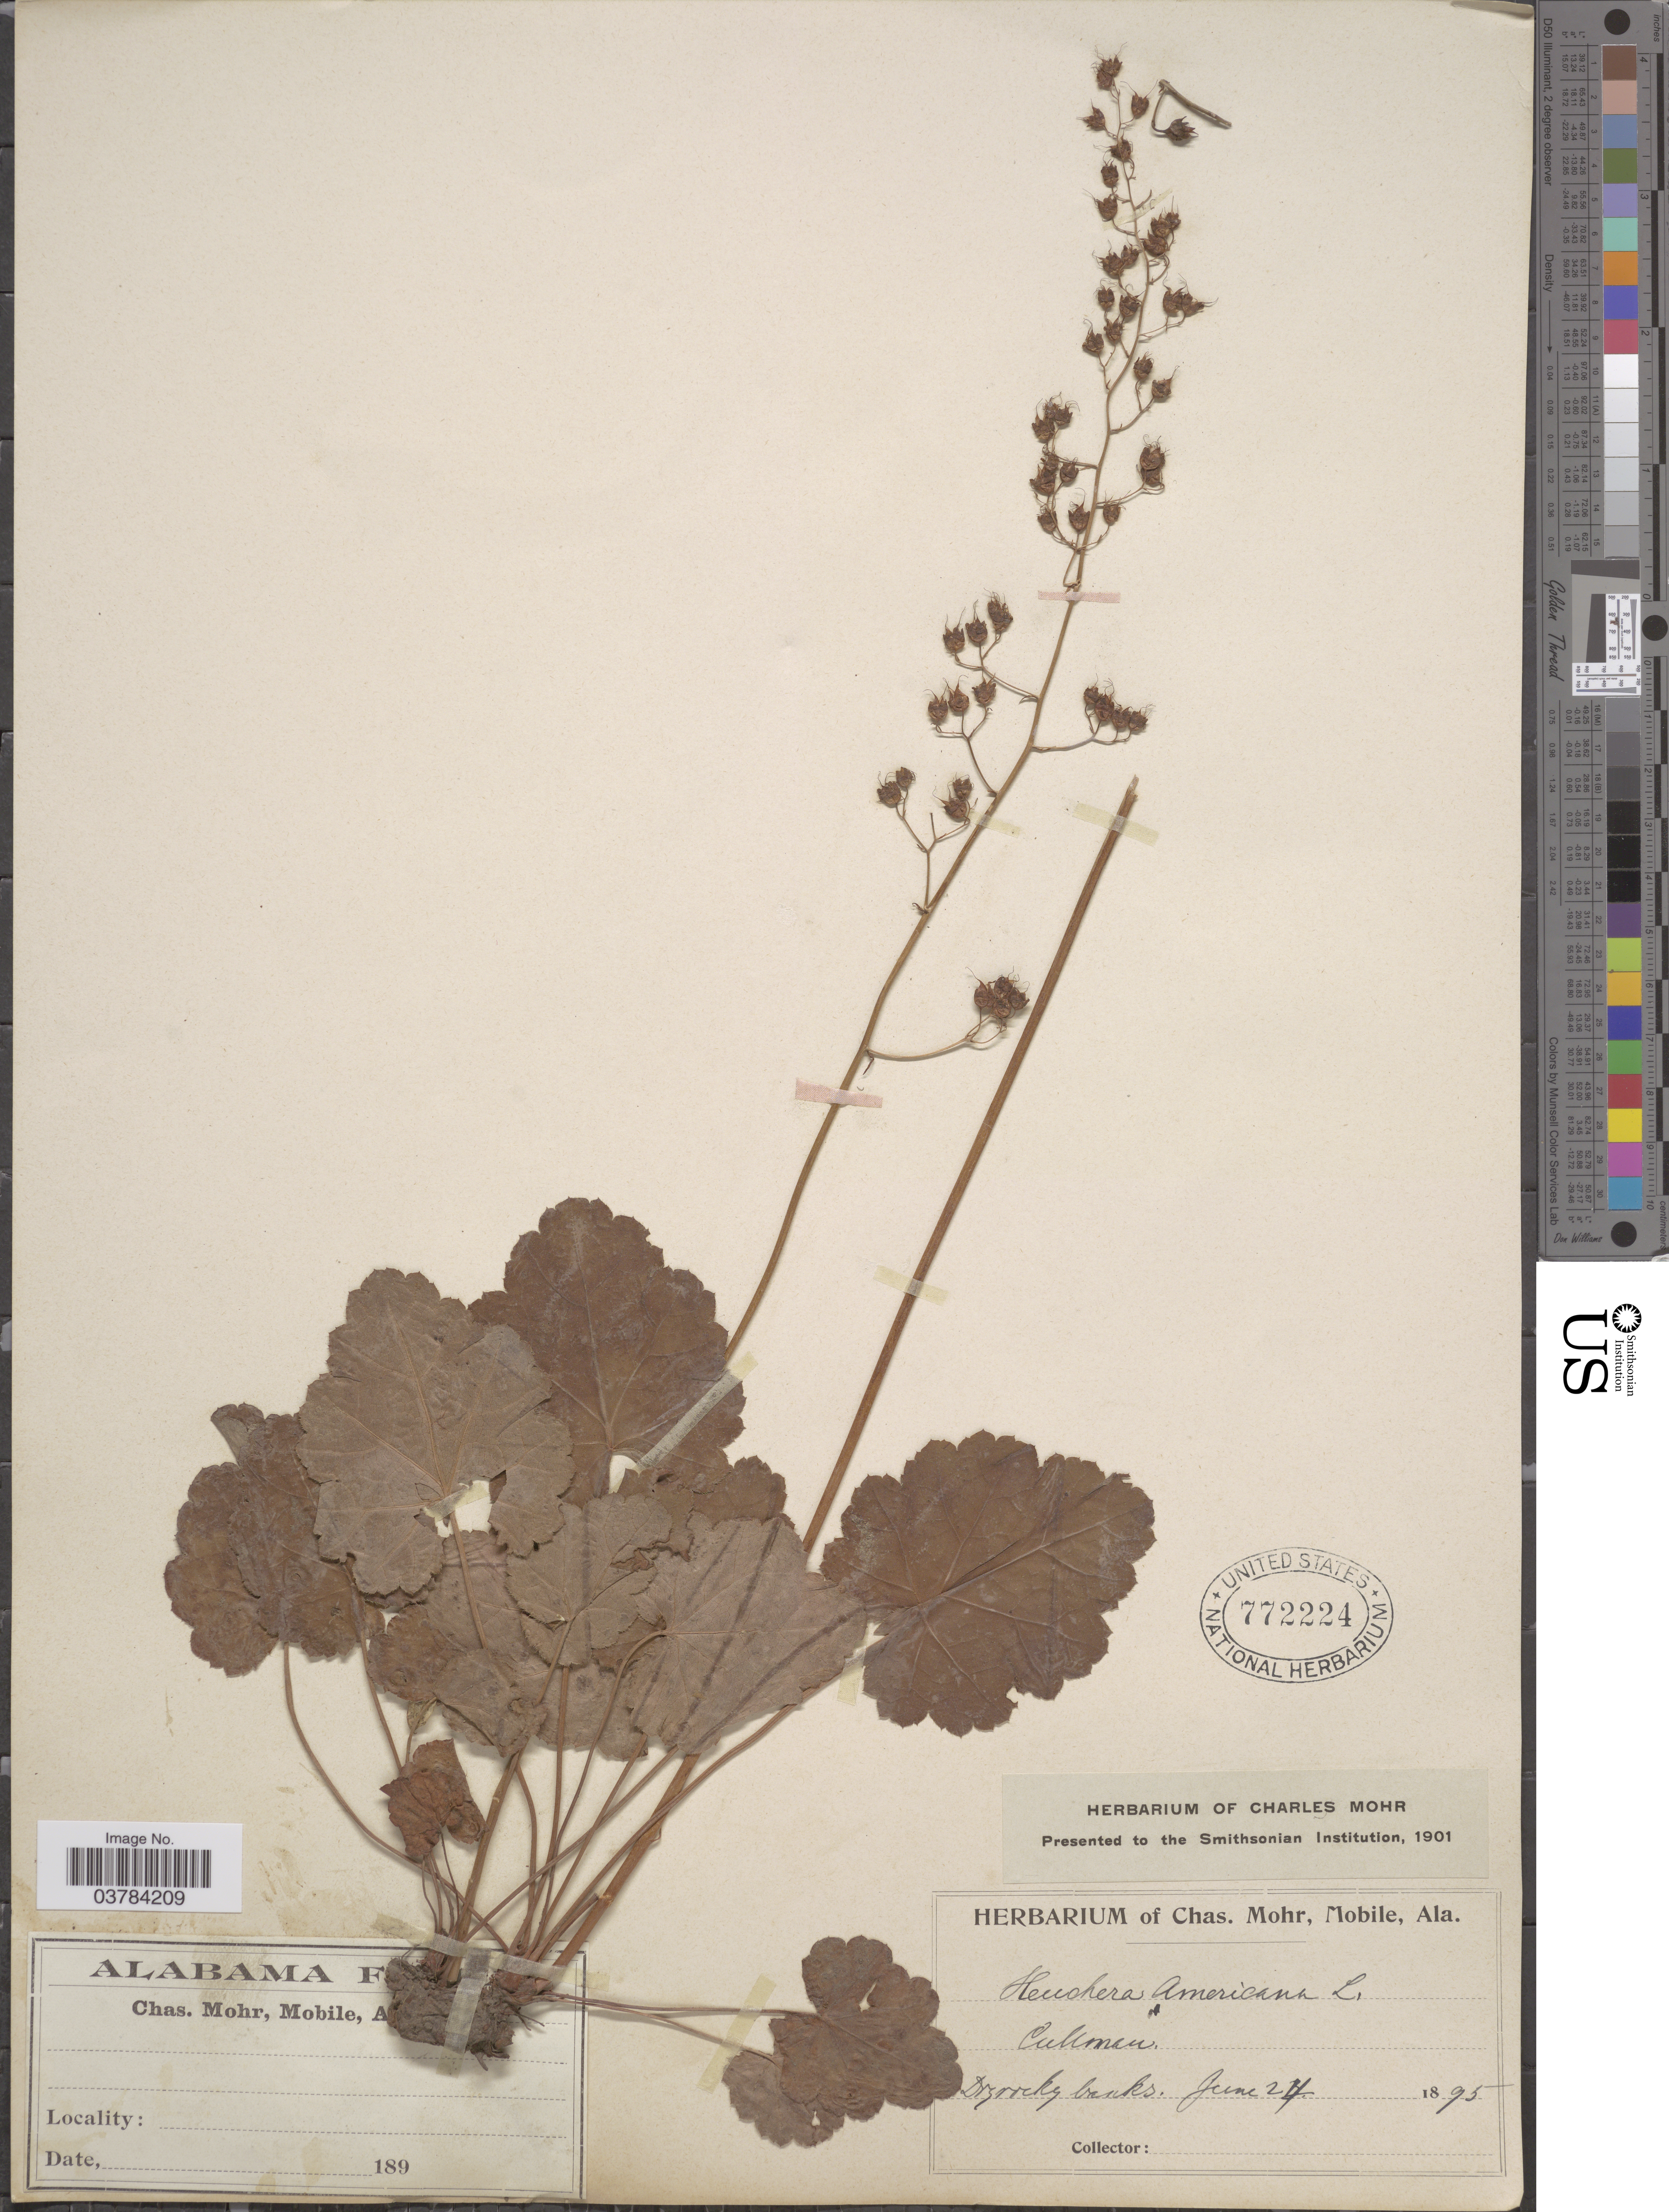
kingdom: Plantae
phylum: Tracheophyta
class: Magnoliopsida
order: Saxifragales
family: Saxifragaceae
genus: Heuchera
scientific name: Heuchera americana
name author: L.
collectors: ex herb. Charles Mohr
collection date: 1895-06-24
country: United States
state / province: Alabama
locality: Cullman.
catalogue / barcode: US 772224